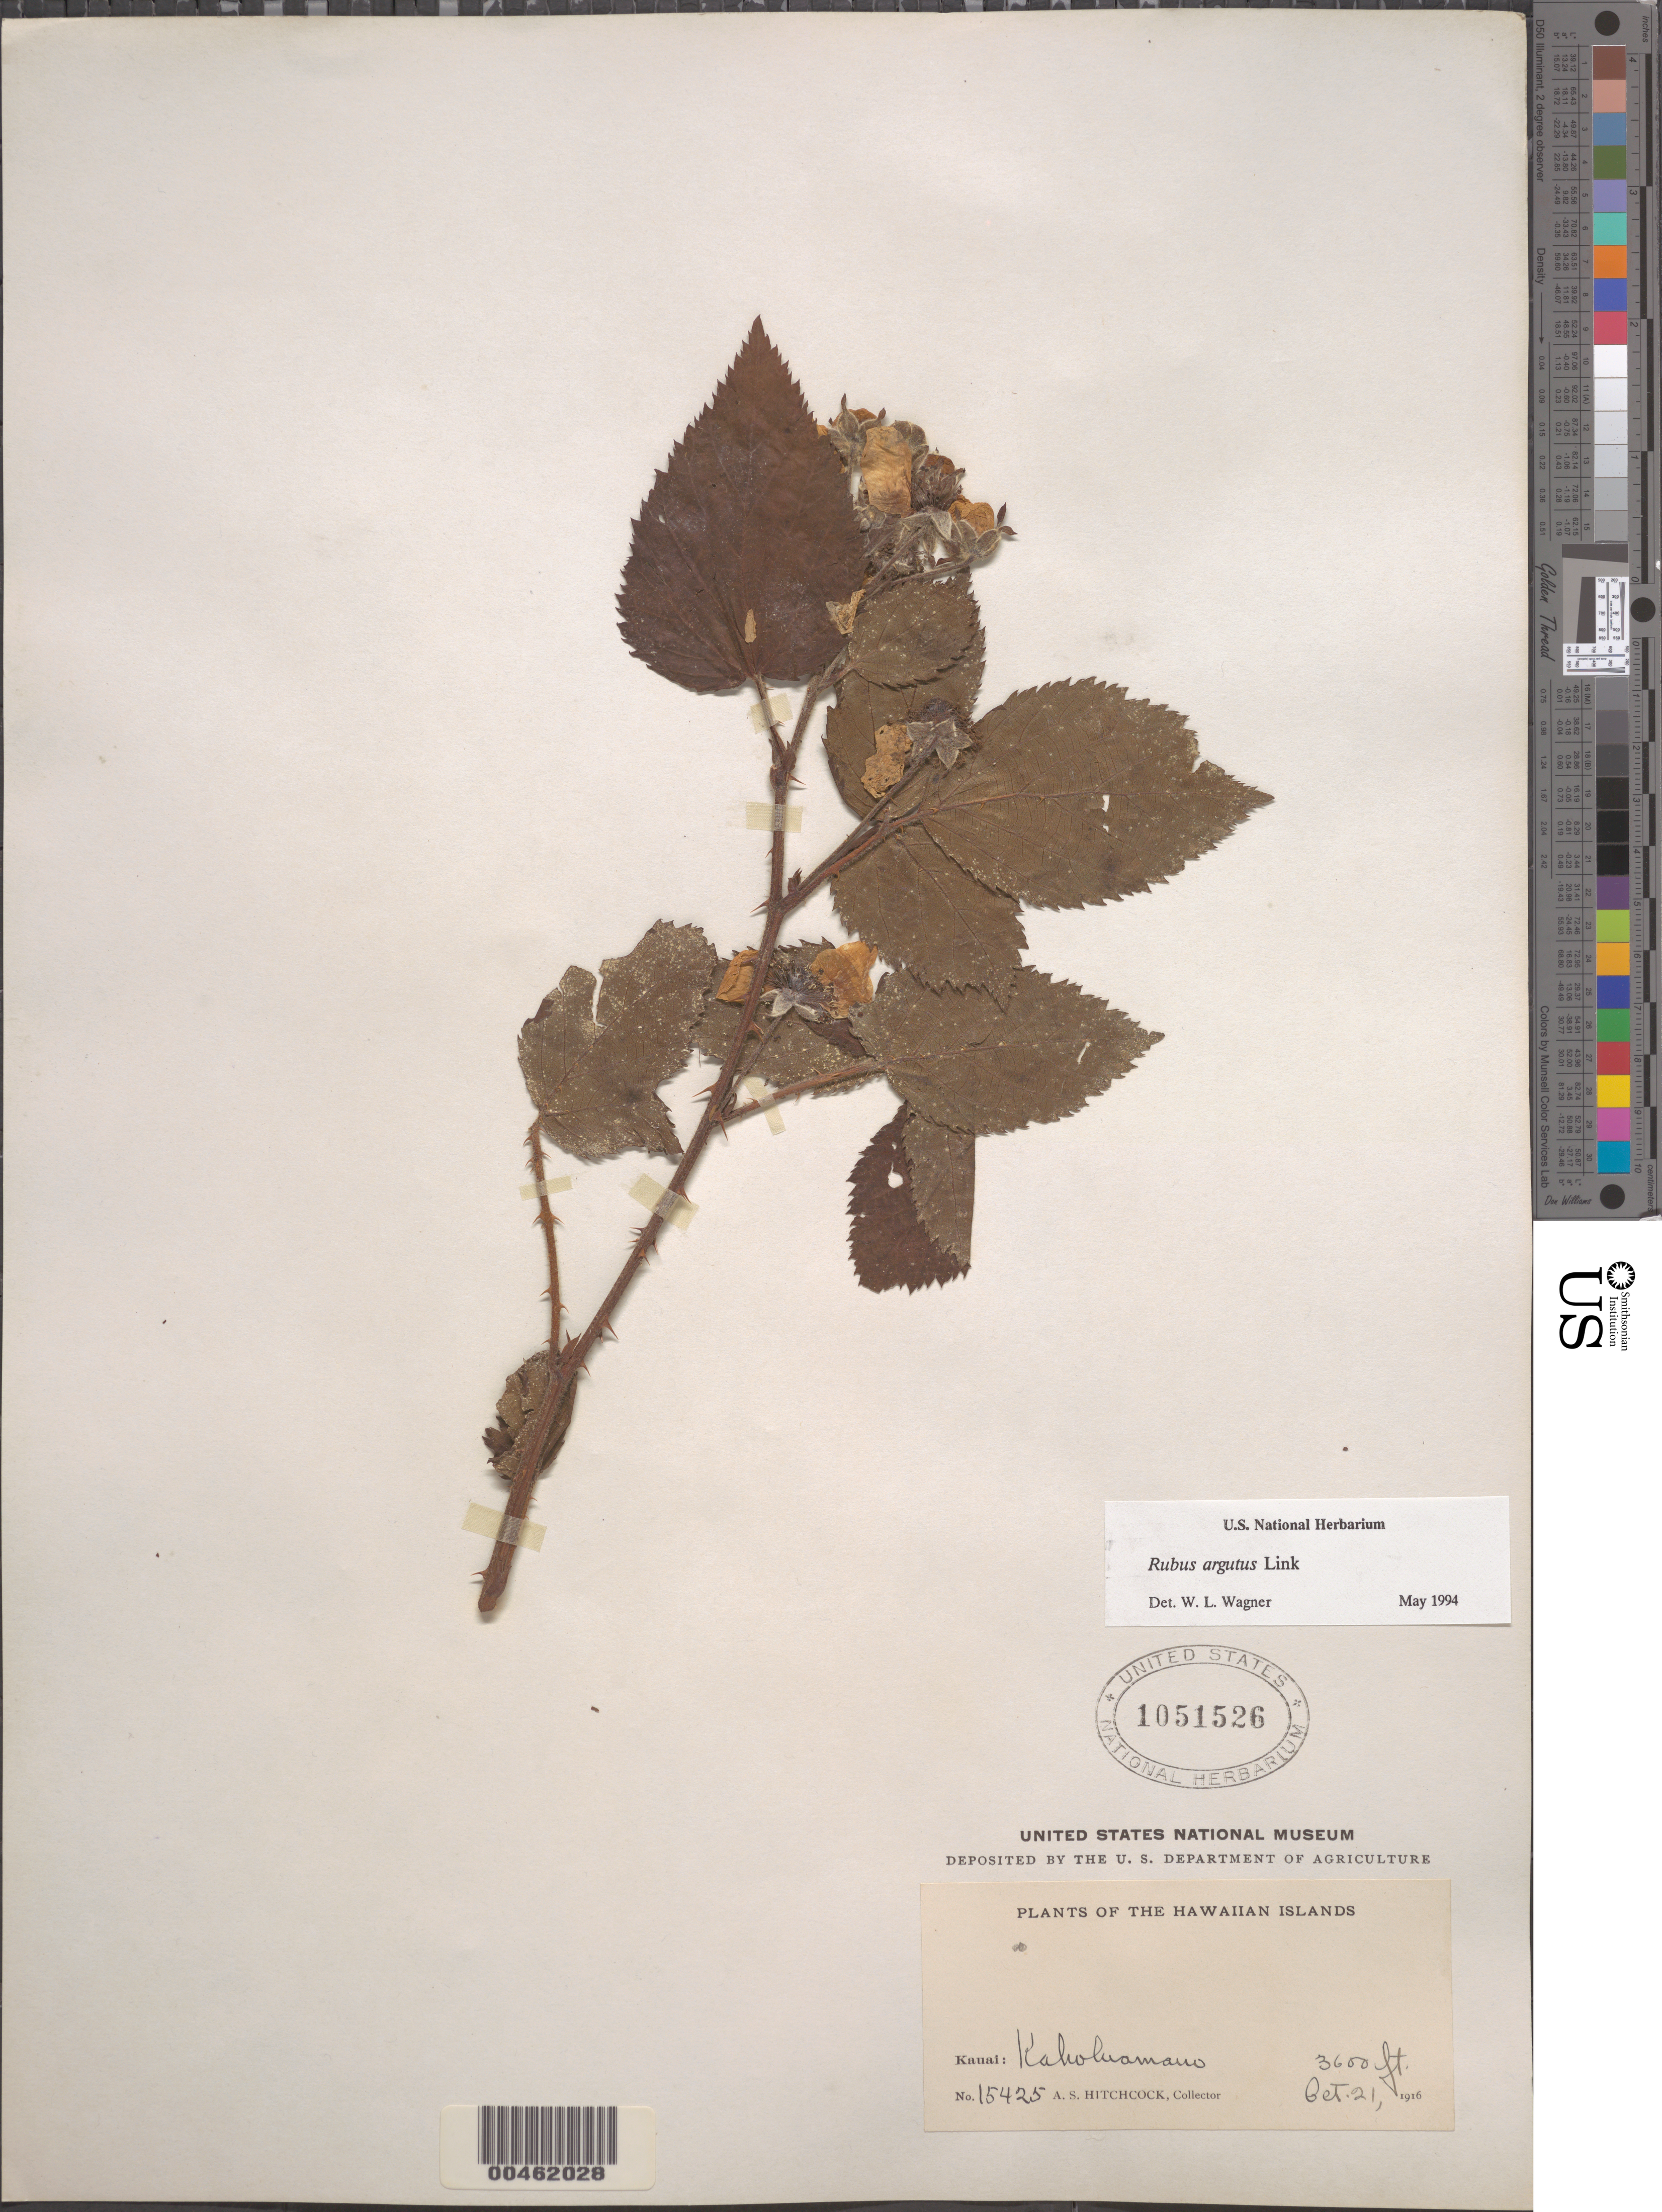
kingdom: Plantae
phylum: Tracheophyta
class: Magnoliopsida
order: Rosales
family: Rosaceae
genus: Rubus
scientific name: Rubus argutus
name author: Link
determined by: Wagner, W. L., (BOT), Smithsonian Institution - National Museum of Natural History (UNITED STATES)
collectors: A. S. Hitchcock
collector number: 15425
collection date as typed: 21 Oct 1916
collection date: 1916-10-21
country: United States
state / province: Hawaii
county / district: Kauai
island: Kaua'i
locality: Kaholuamano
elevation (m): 1097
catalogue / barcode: US 1051526